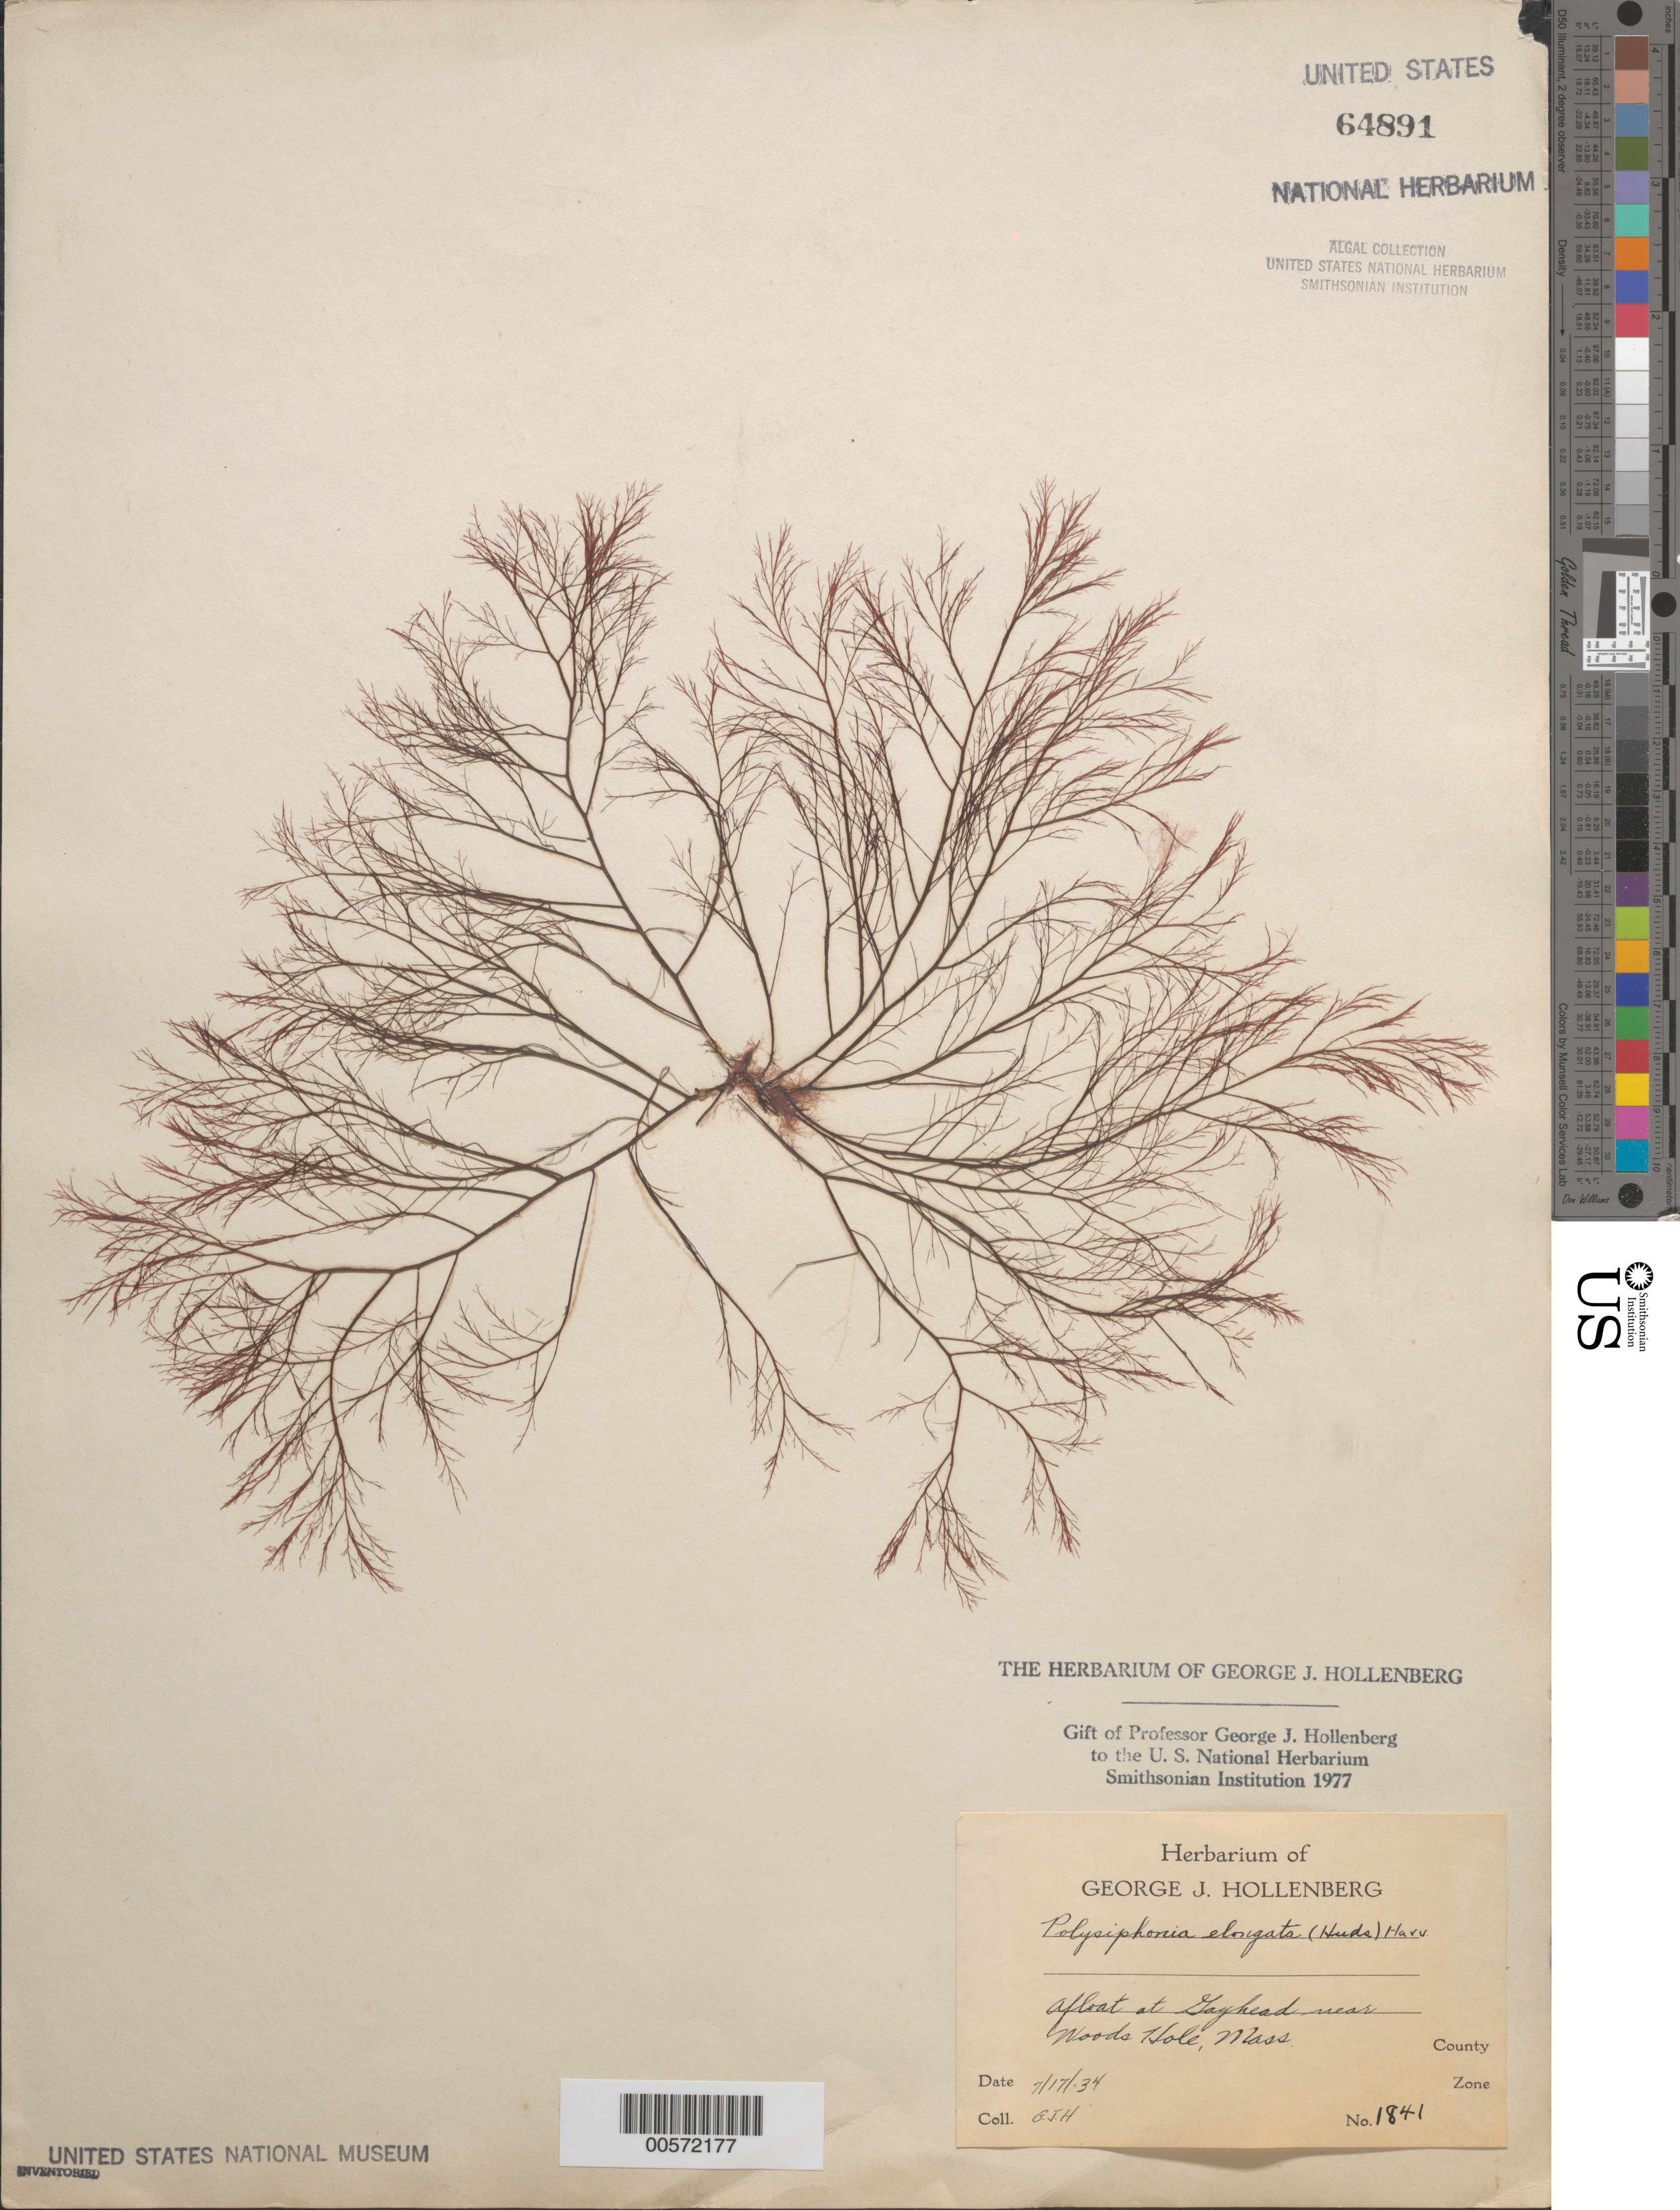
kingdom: Plantae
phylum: Rhodophyta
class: Florideophyceae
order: Ceramiales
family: Rhodomelaceae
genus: Carradoriella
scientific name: Carradoriella elongata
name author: (Hudson) Savoie & G.W. Saunders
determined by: Algae name updating Project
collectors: G. Hollenberg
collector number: GJH 1841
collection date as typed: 17 Jul 1934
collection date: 1934-07-17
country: United States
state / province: Massachusetts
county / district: Dukes County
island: Martha's Vineyard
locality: Gay Head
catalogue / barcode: US 64891